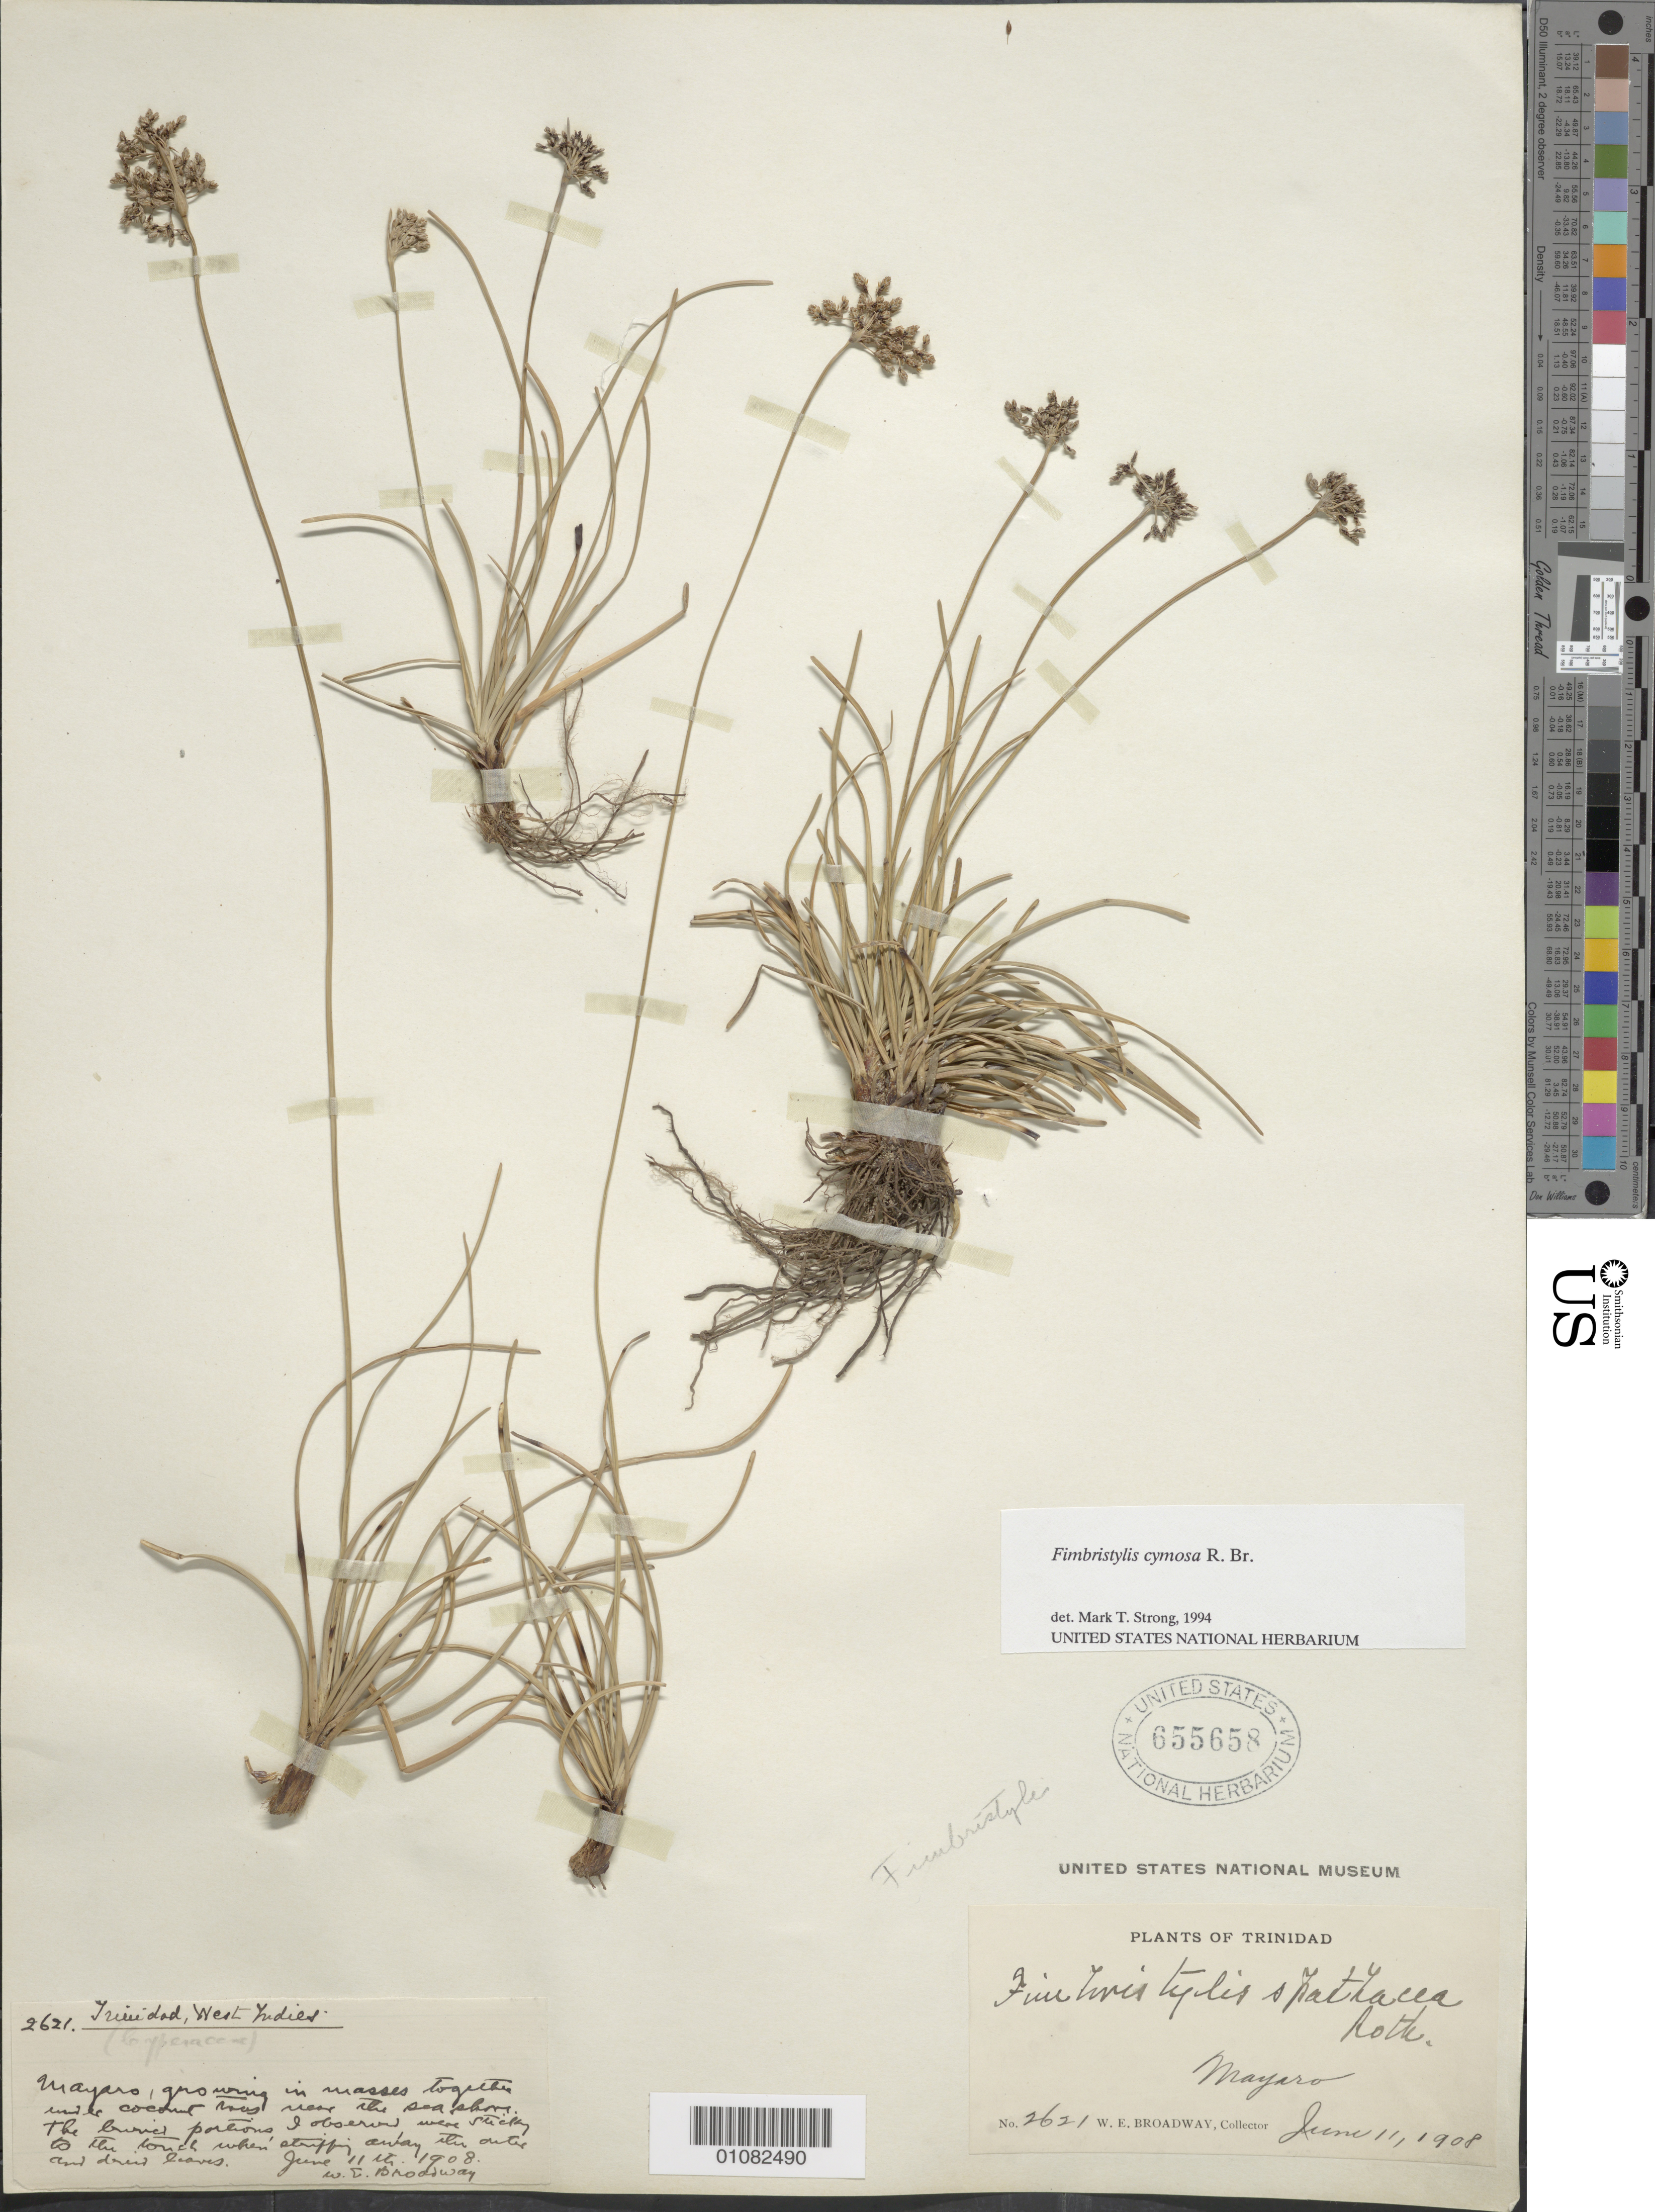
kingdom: Plantae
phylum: Tracheophyta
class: Liliopsida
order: Poales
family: Cyperaceae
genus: Fimbristylis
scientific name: Fimbristylis cymosa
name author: R. Br.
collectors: W. E. Broadway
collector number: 2621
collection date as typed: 11 Jun 1908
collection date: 1908-06-11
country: Trinidad and Tobago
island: Trinidad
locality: Mayaro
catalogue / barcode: US 655658